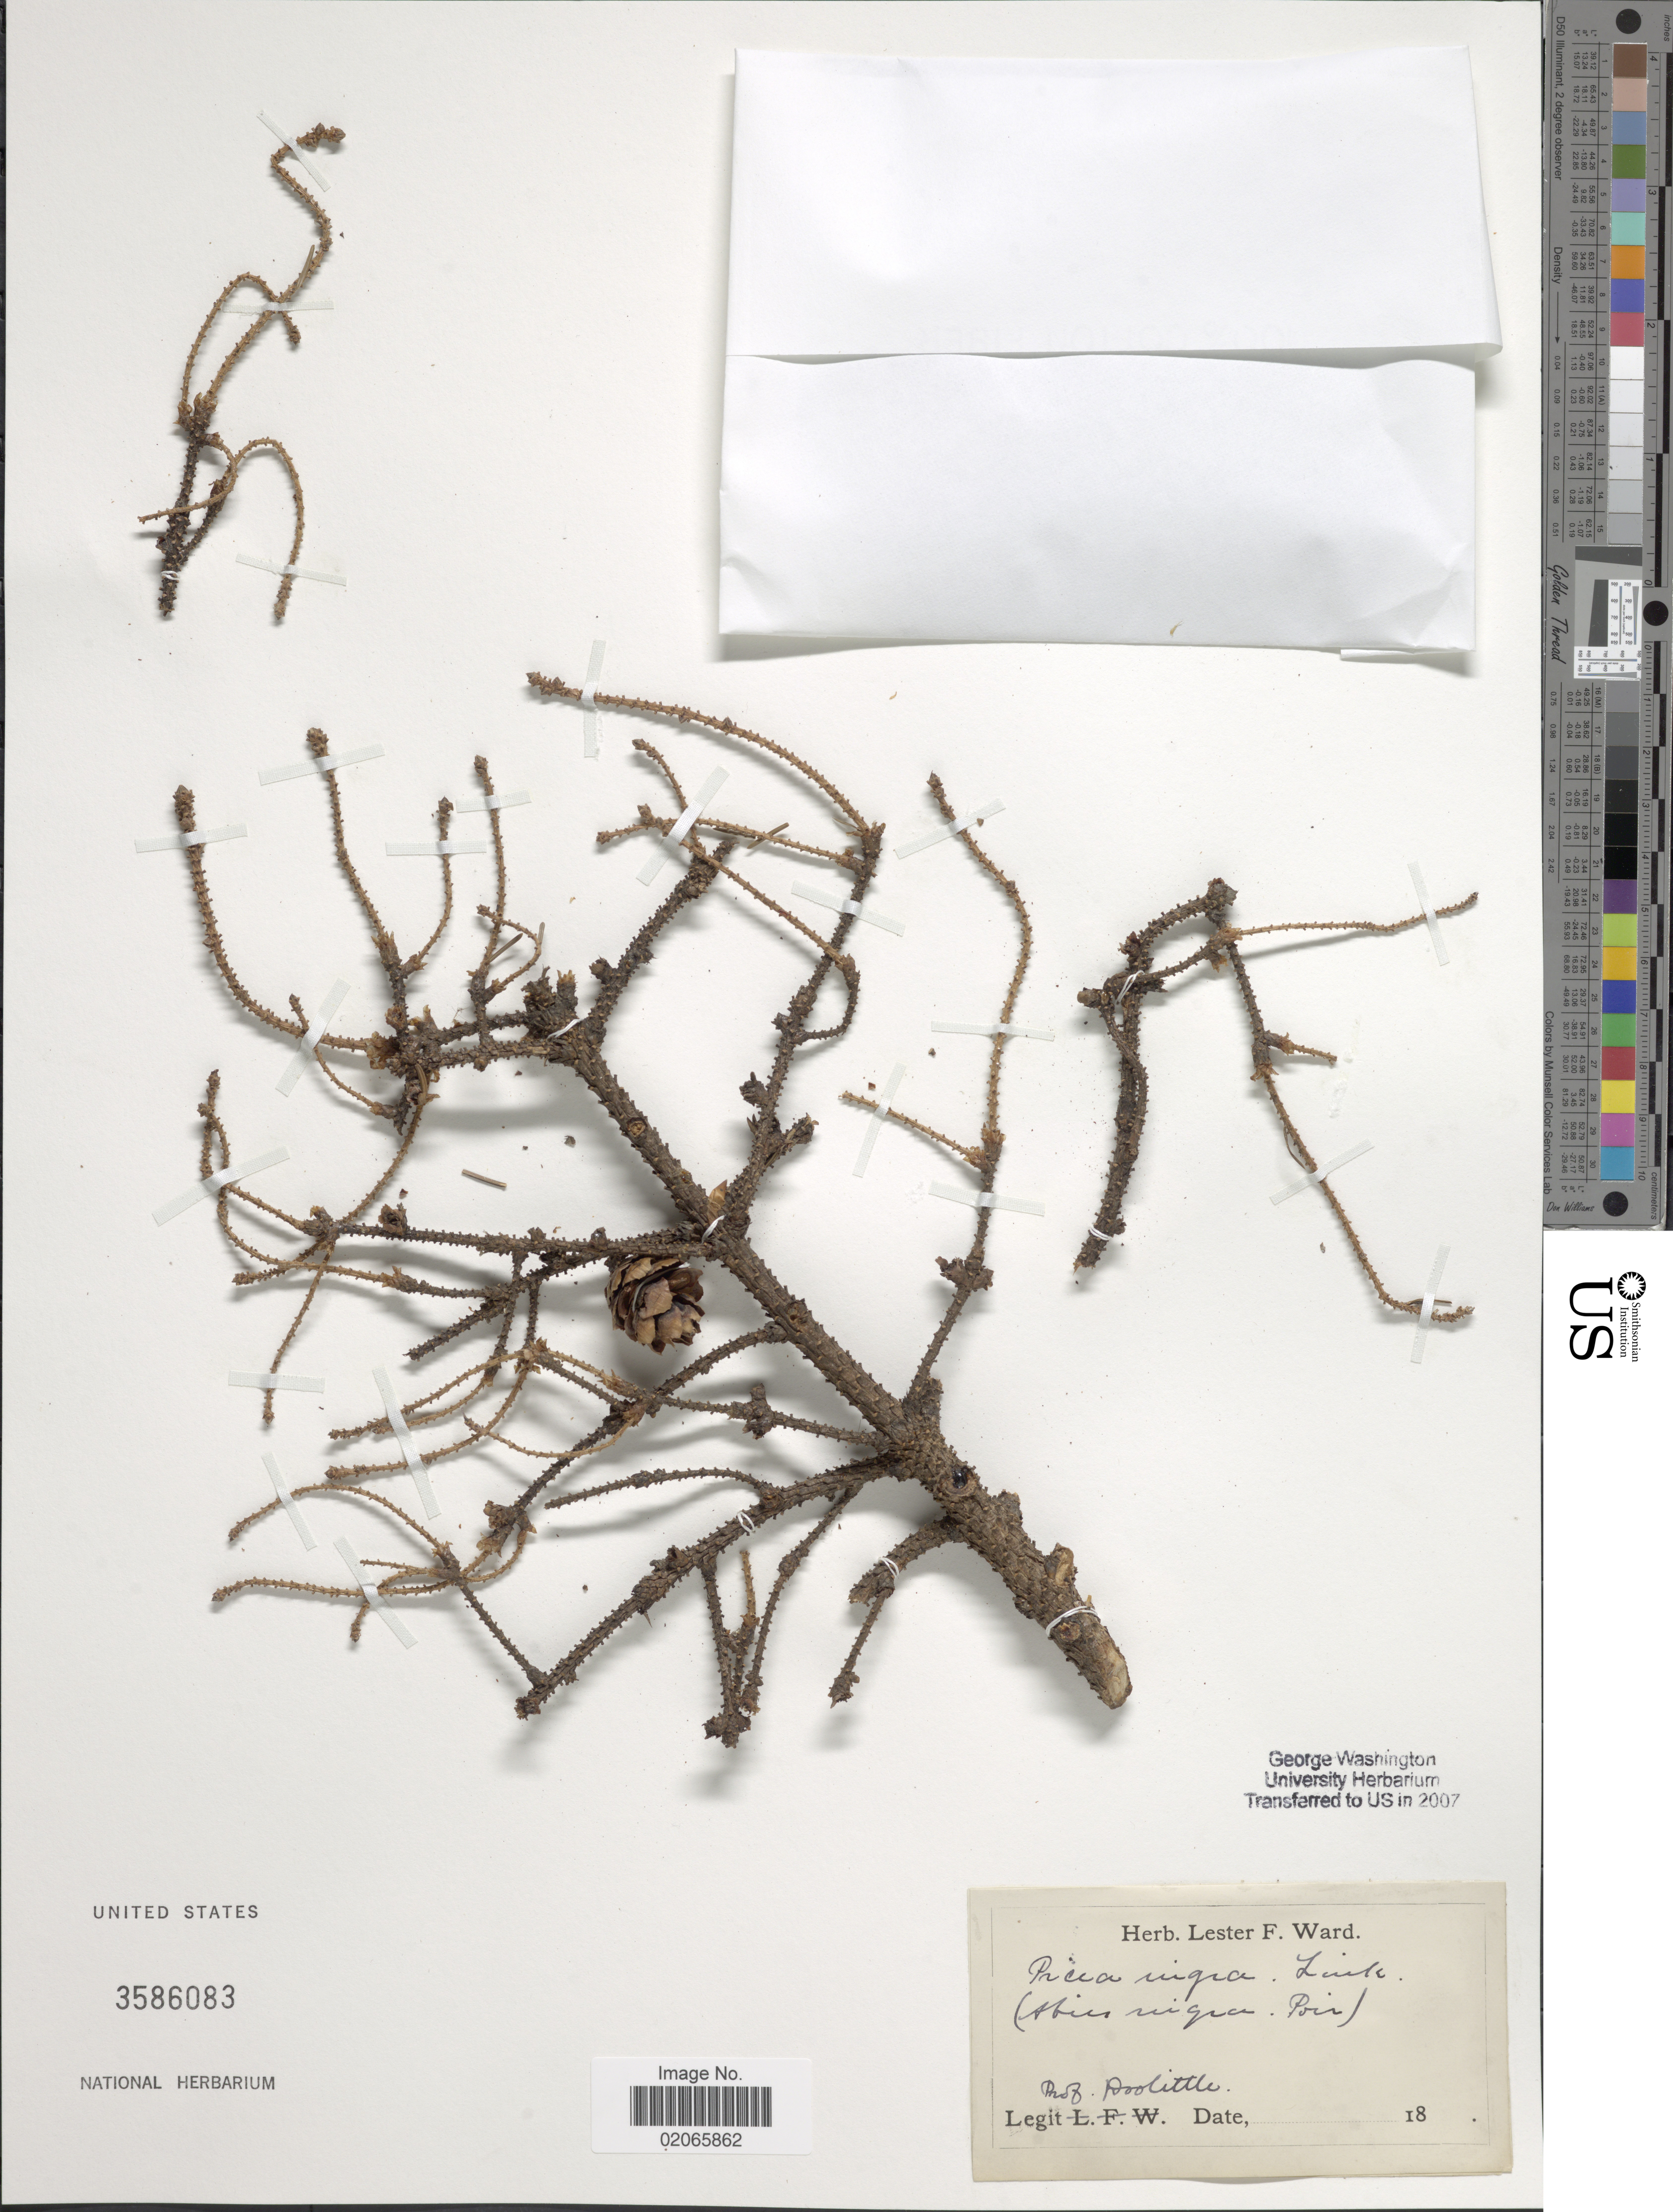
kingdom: Plantae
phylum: Tracheophyta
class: Pinopsida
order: Pinales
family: Pinaceae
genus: Abies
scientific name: Abies nigra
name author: Du Roi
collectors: -. Doolittle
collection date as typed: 18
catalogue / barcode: US 3586083